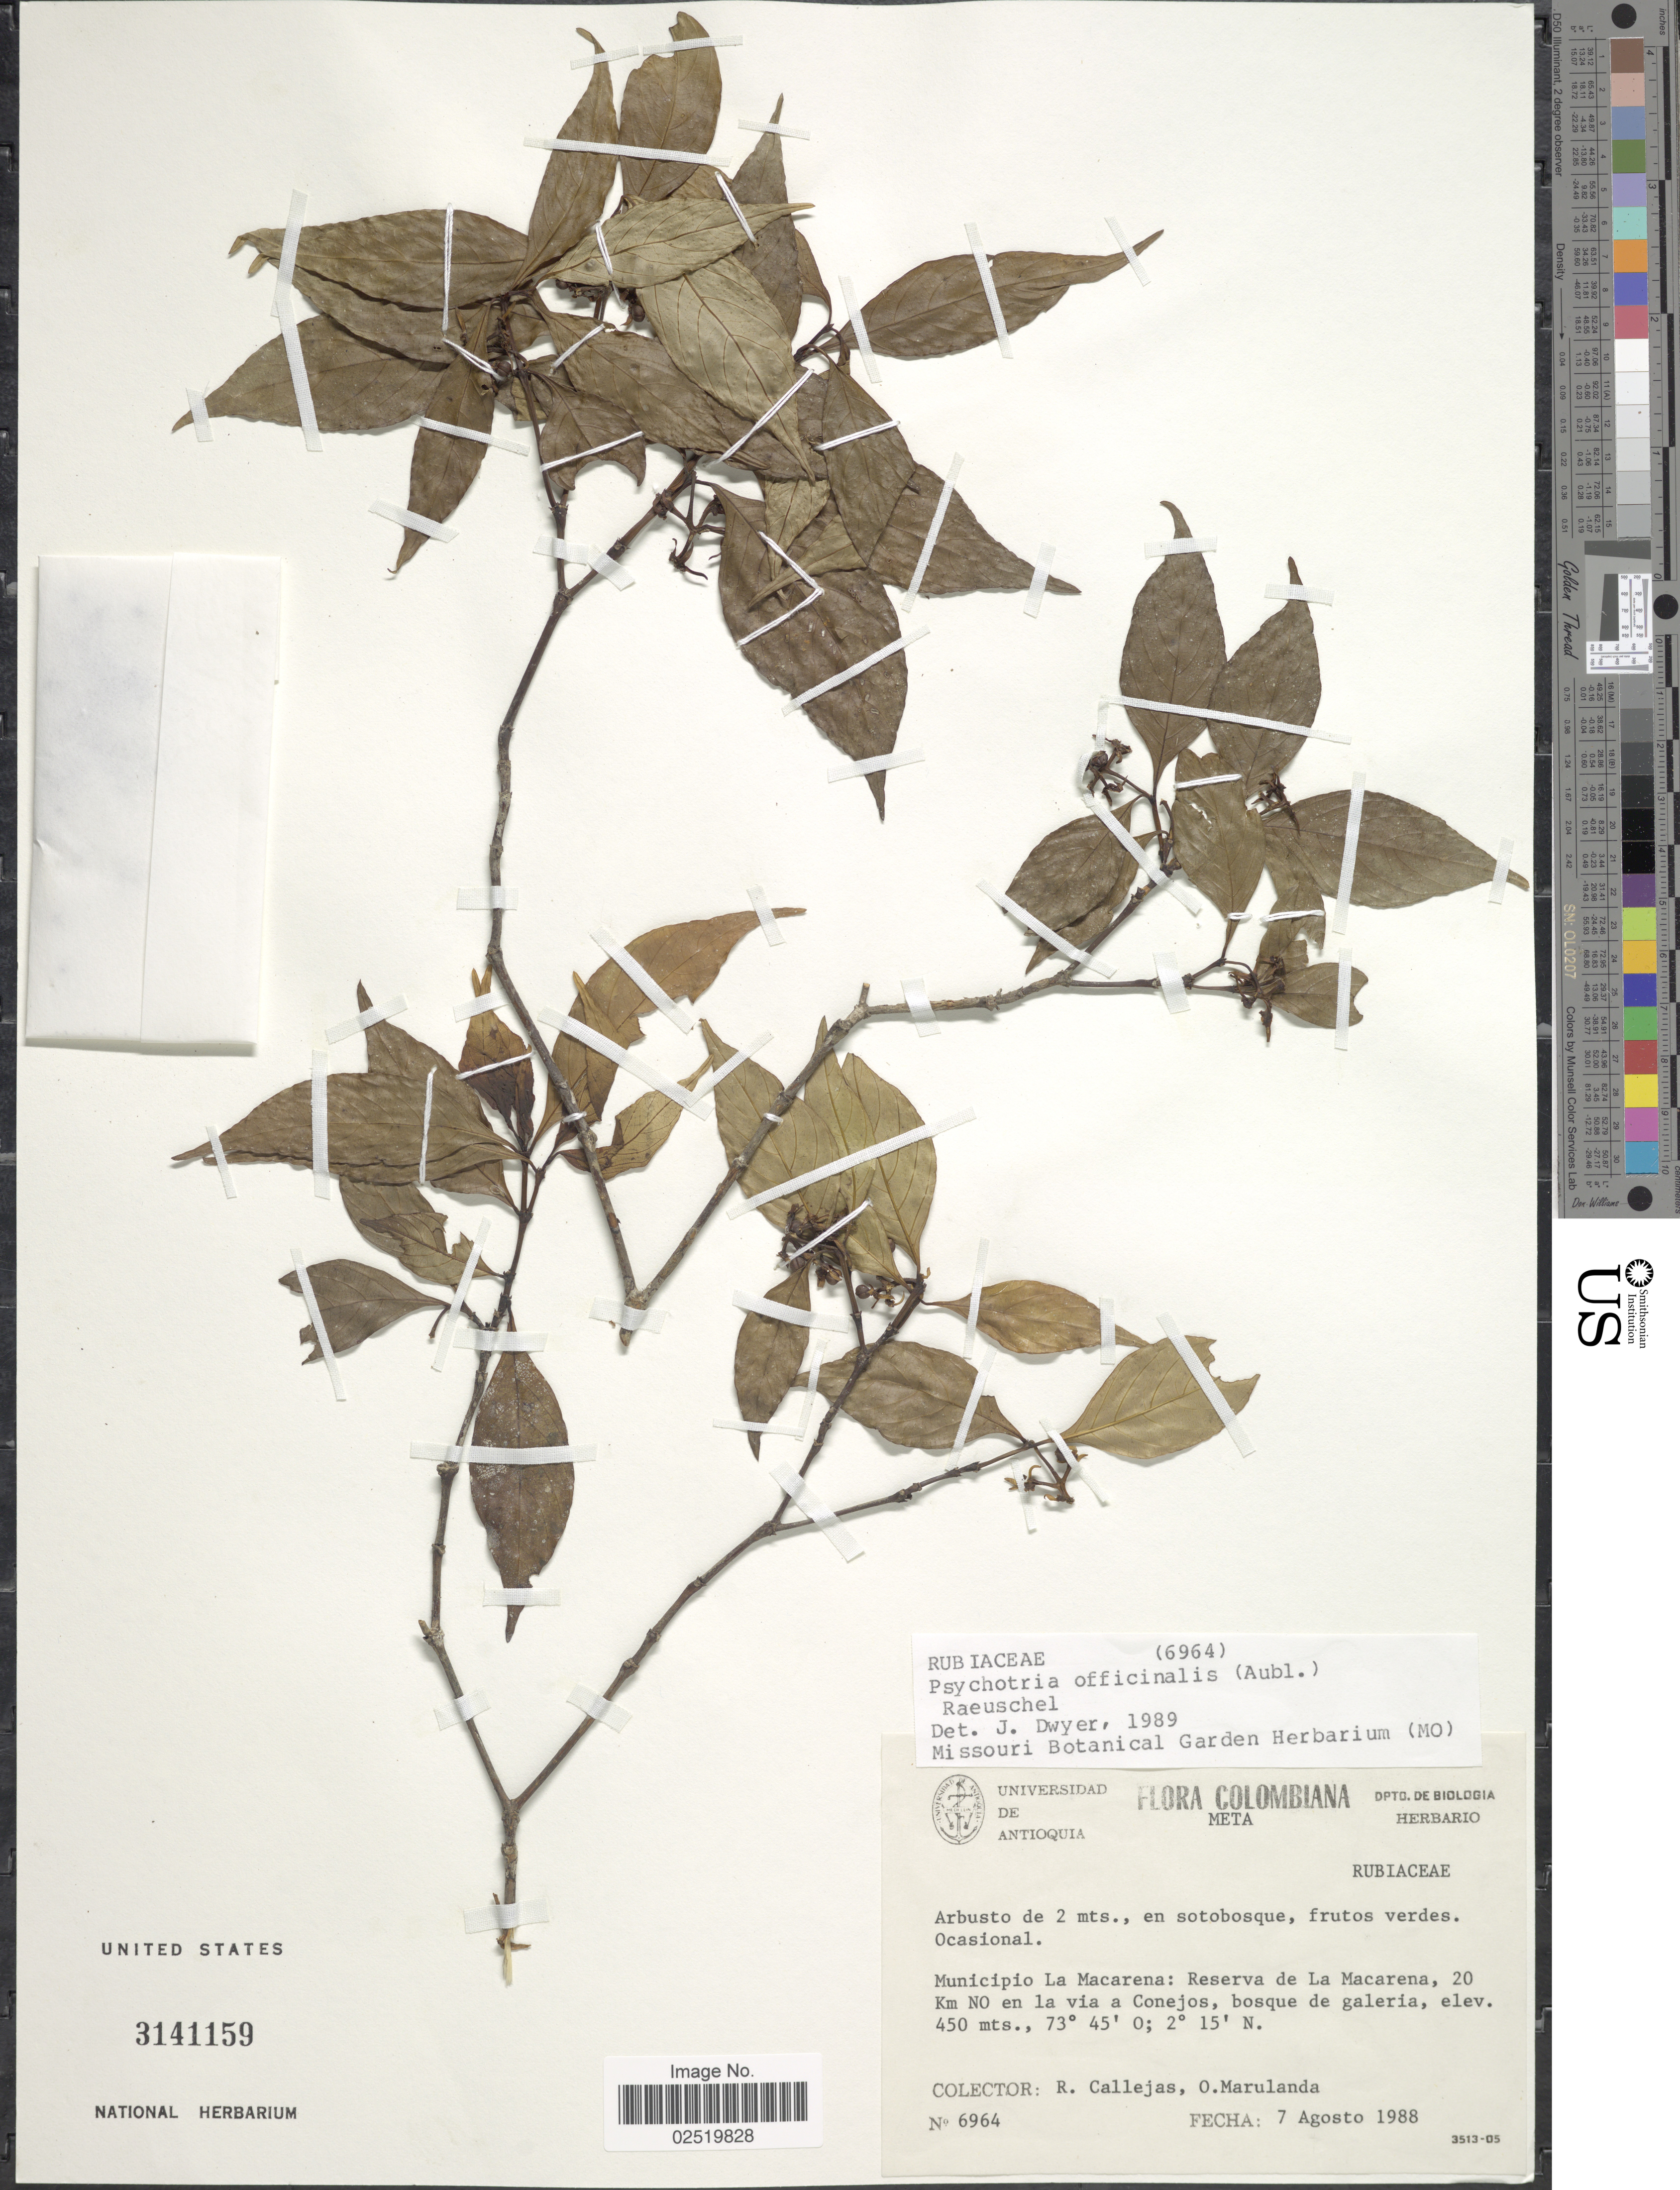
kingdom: Plantae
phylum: Tracheophyta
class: Magnoliopsida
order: Gentianales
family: Rubiaceae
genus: Psychotria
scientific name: Psychotria officinalis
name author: (Aubl.) Raeusch.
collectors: R. Callejas & O. Marulanda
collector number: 6964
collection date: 1988-08-07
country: Colombia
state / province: Meta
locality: Municipio La Macarena: Reserva de La Macarena, 20 Km NO de la via a Conejos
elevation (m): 450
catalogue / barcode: US 3141159